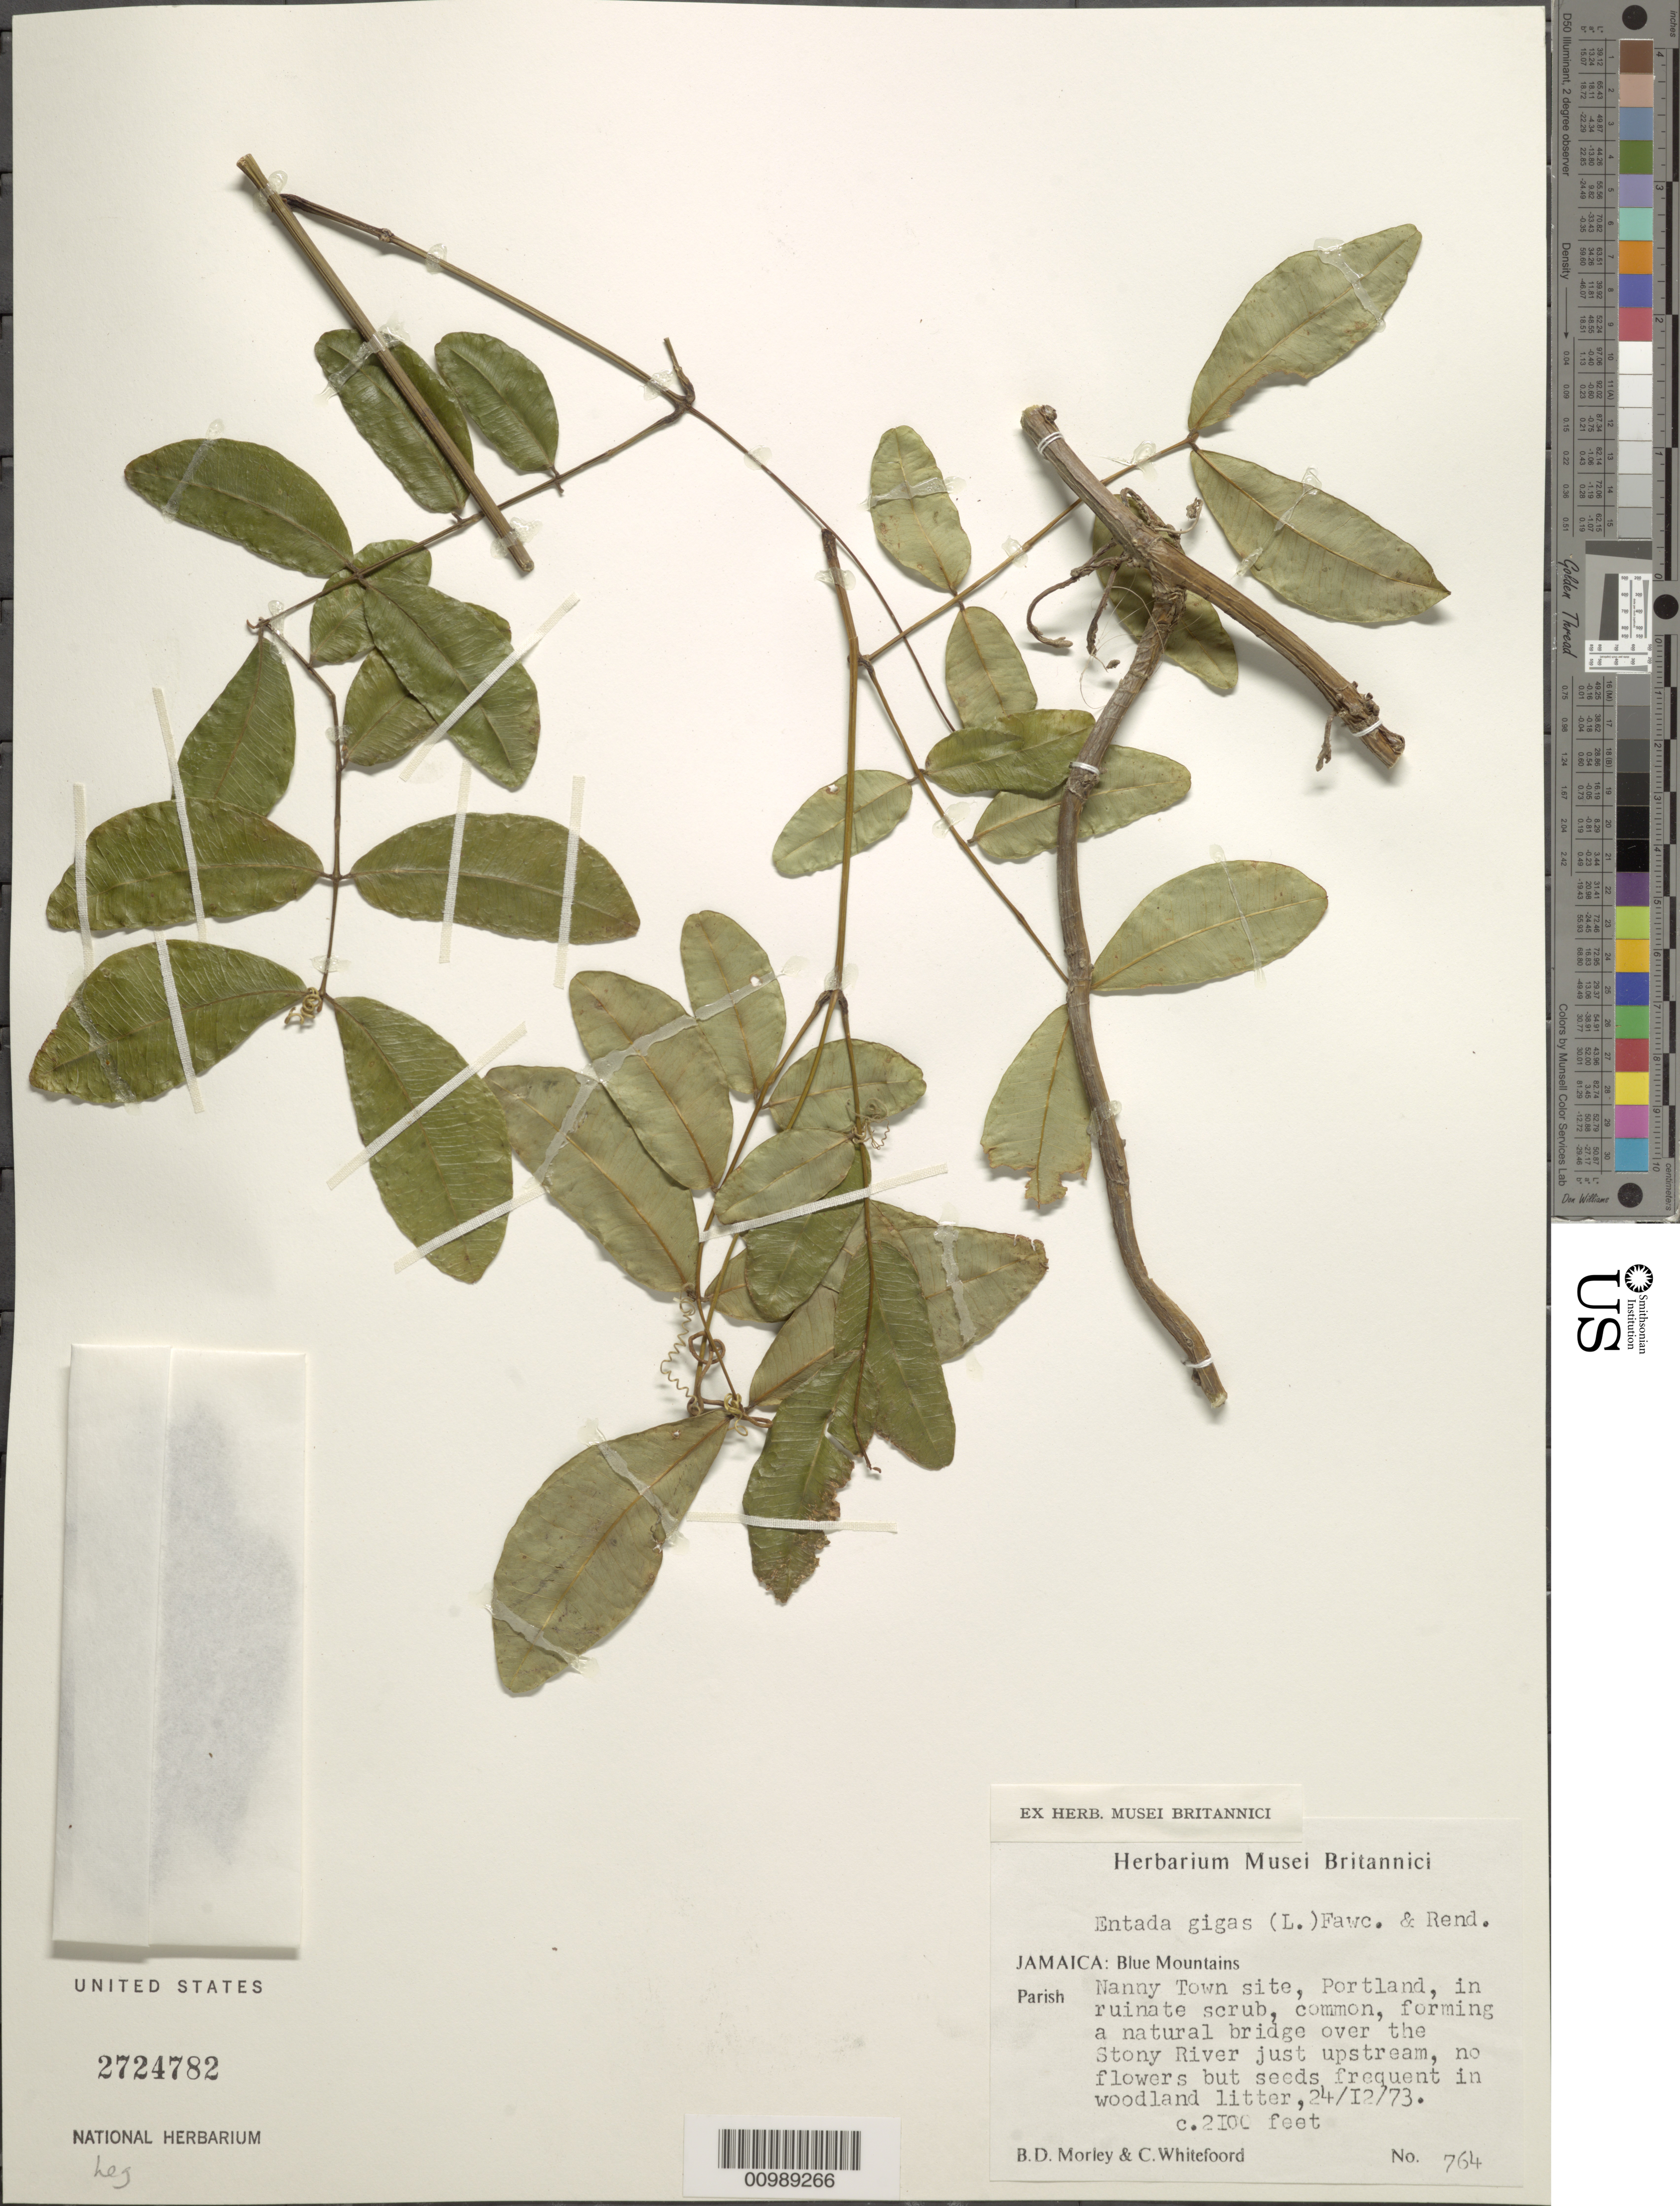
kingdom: Plantae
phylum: Tracheophyta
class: Magnoliopsida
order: Fabales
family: Fabaceae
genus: Entada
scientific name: Entada gigas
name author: (L.) Fawc. & Rendle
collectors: B. D. Morley & C. Whitefoord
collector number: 764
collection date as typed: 24 Dec 1973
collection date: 1973-12-24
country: Jamaica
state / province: Portland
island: Jamaica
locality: Blue Mountains. Nanny Town Site, in ruinate scrub, common, forming a natural bridge over the Stony Bridge just upstream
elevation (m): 640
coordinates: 0 N, 0 E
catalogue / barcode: US 2724782